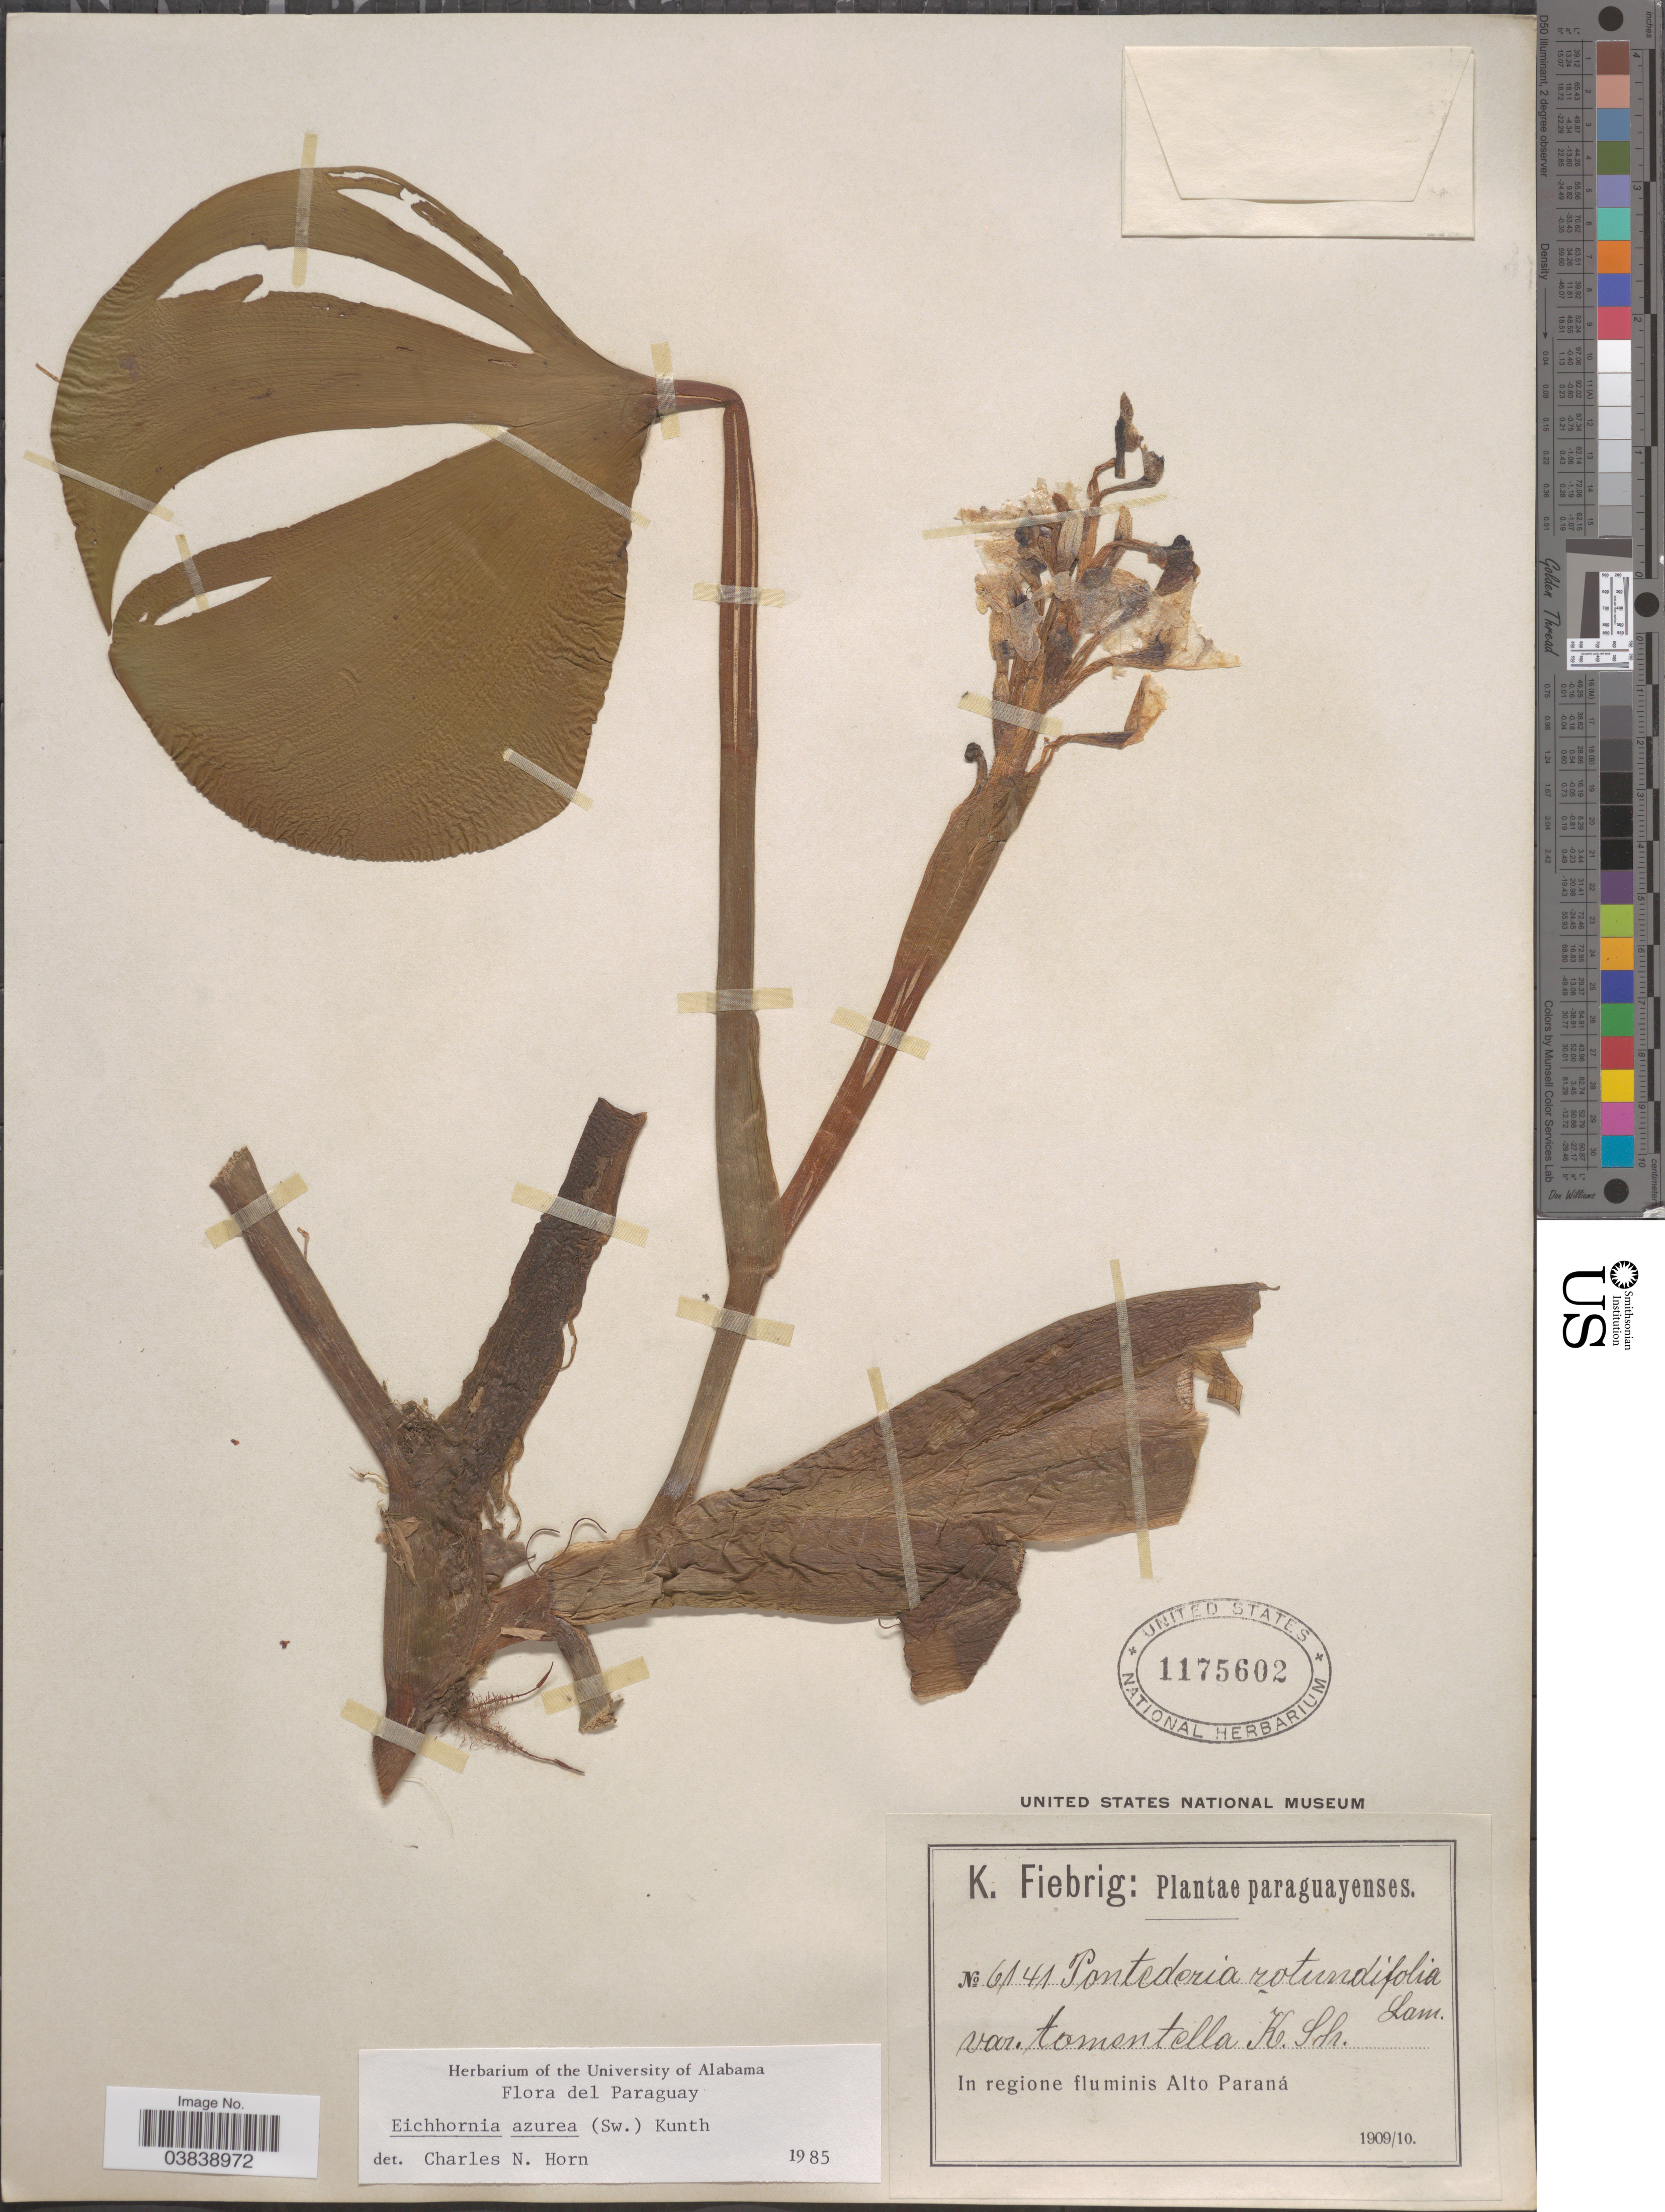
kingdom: Plantae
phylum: Tracheophyta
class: Liliopsida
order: Commelinales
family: Pontederiaceae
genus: Eichhornia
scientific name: Eichhornia azurea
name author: (Sw.) Kunth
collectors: K. Fiebrig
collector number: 6141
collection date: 1909/1910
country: Paraguay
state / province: Alto Parana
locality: In regione fluminis Alto Paraná.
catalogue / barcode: US 1175602